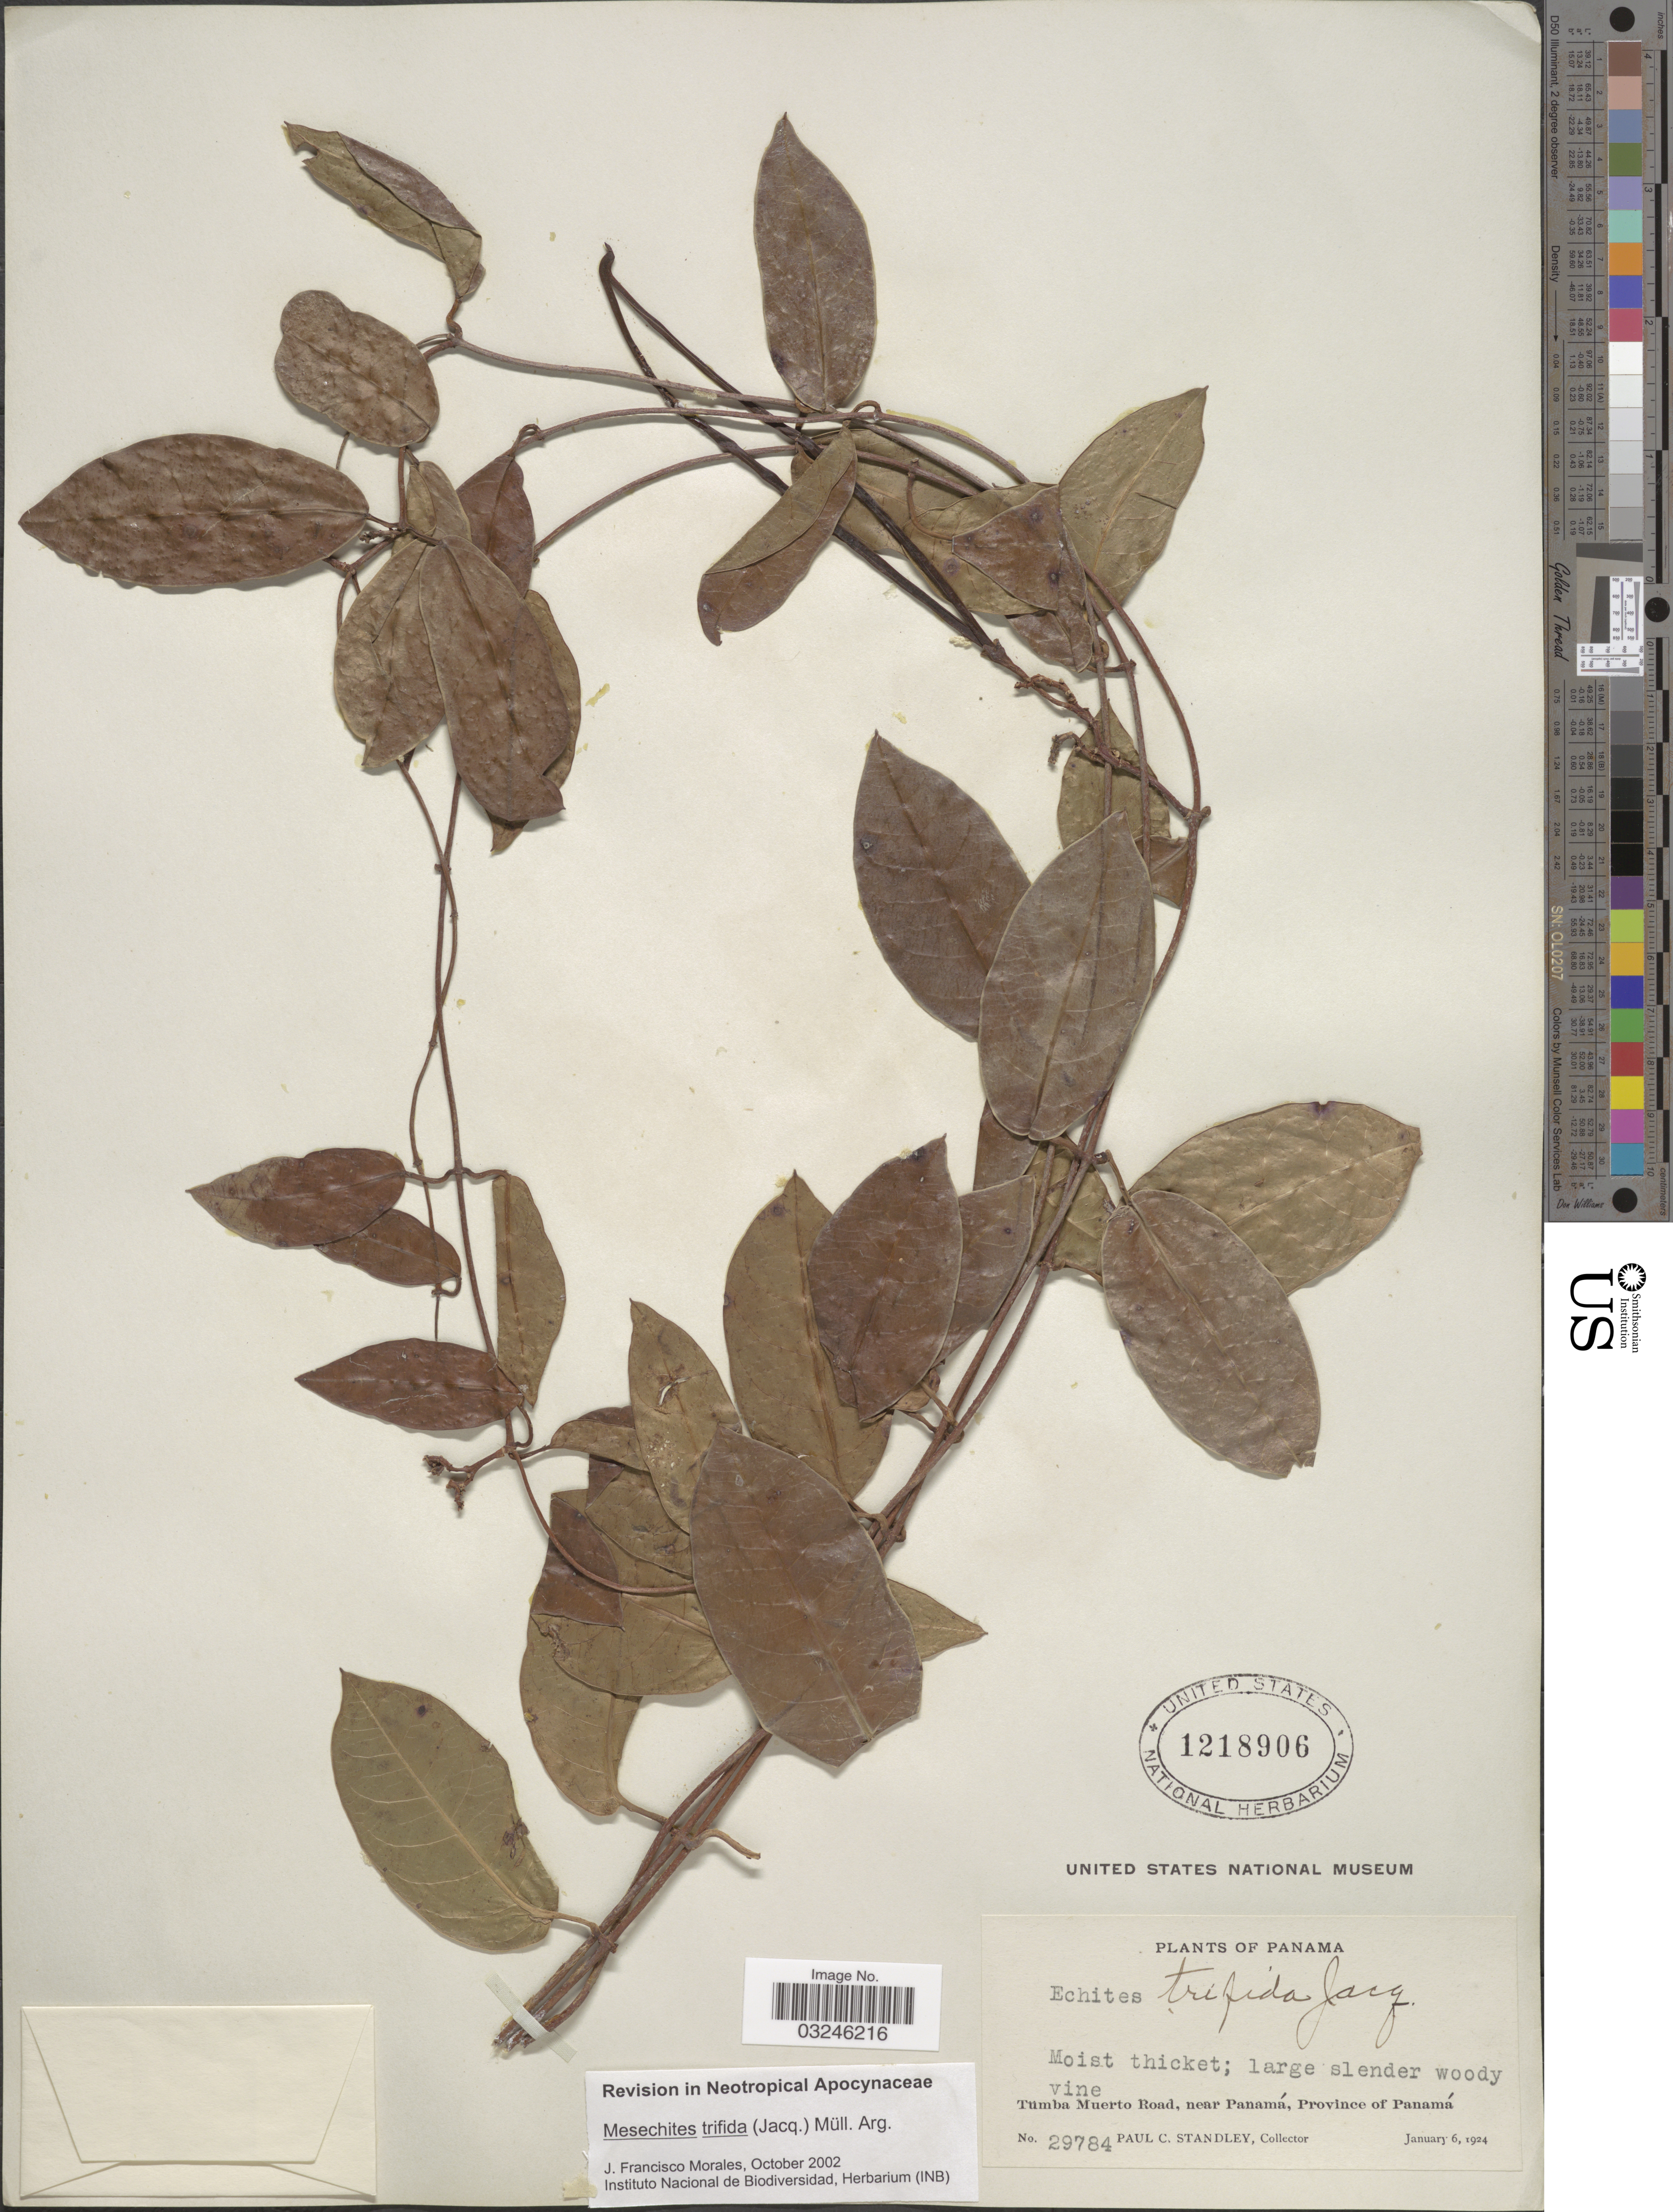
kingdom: Plantae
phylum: Tracheophyta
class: Magnoliopsida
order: Gentianales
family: Apocynaceae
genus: Mesechites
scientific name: Mesechites trifidus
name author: (Jacq.) Müll. Arg.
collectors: P. C. Standley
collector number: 29784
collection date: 1924-01-06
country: Panama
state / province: Panamá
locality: Tumba Muerto Road, near Panamá.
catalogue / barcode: US 1218906